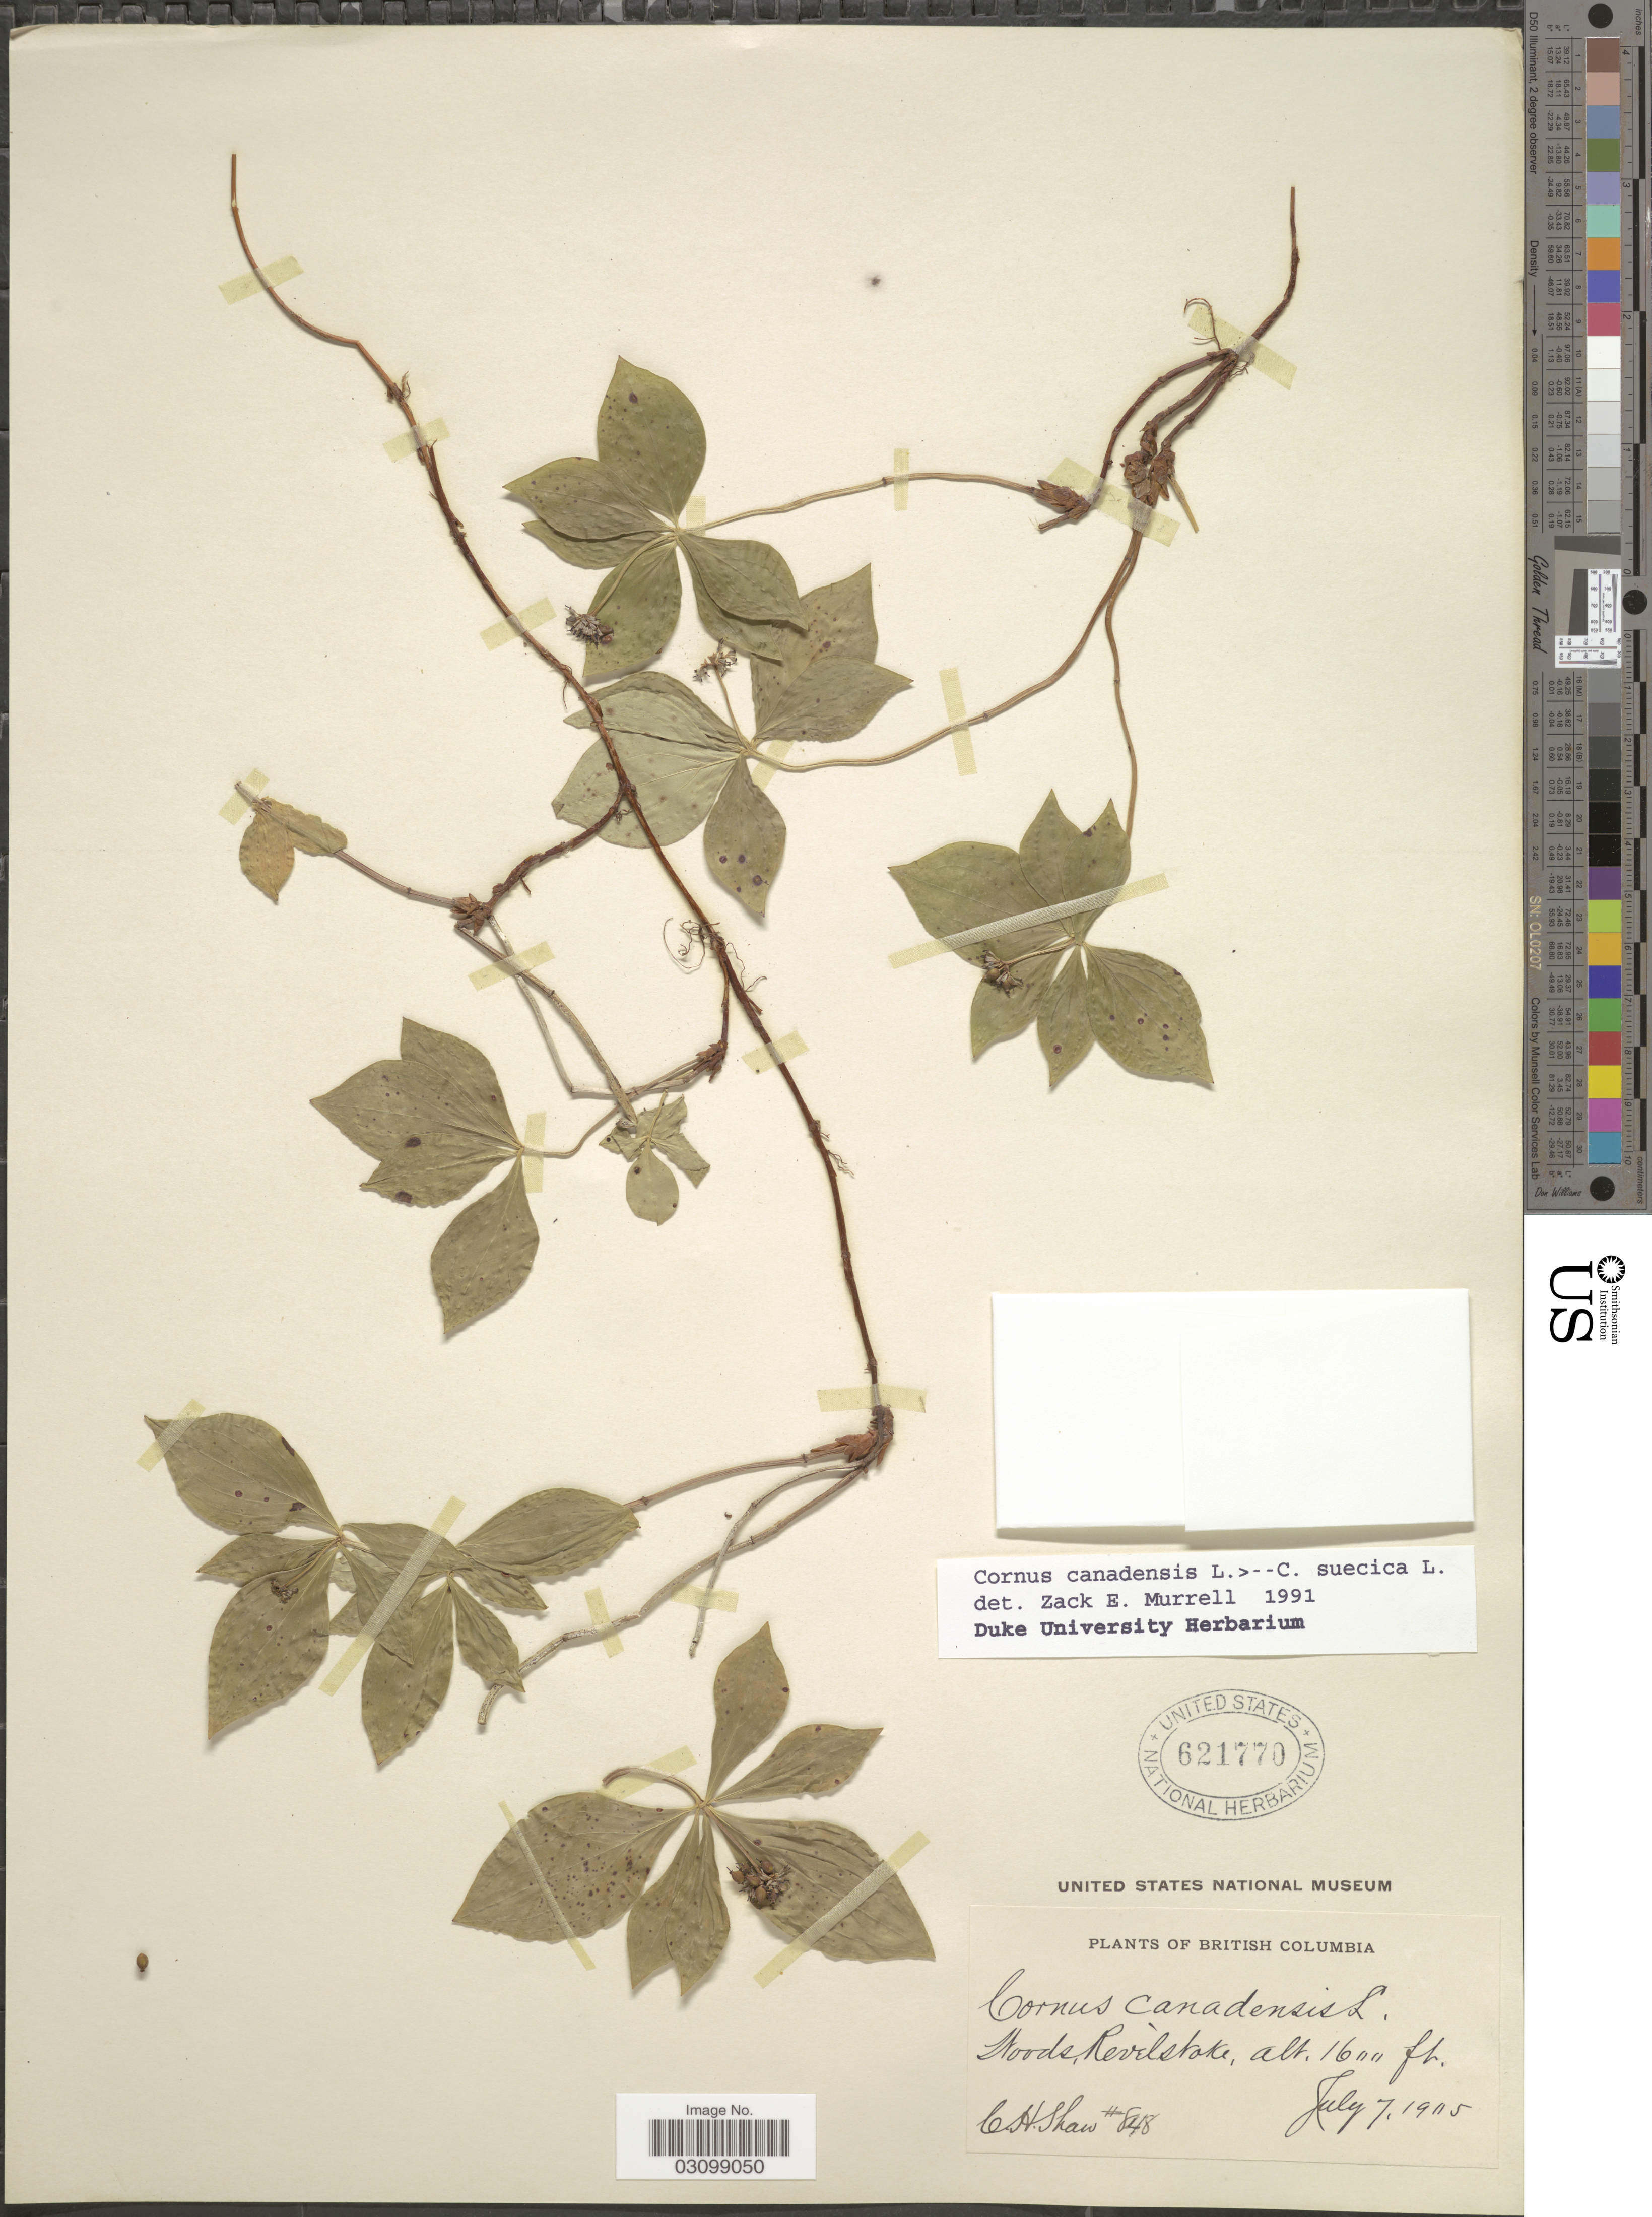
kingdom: Plantae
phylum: Tracheophyta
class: Magnoliopsida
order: Cornales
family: Cornaceae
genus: Cornus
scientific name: Cornus sp.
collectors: C. H. Shaw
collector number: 848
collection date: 1905-07-07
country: Canada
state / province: British Columbia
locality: Revelstoke.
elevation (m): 488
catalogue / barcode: US 621770